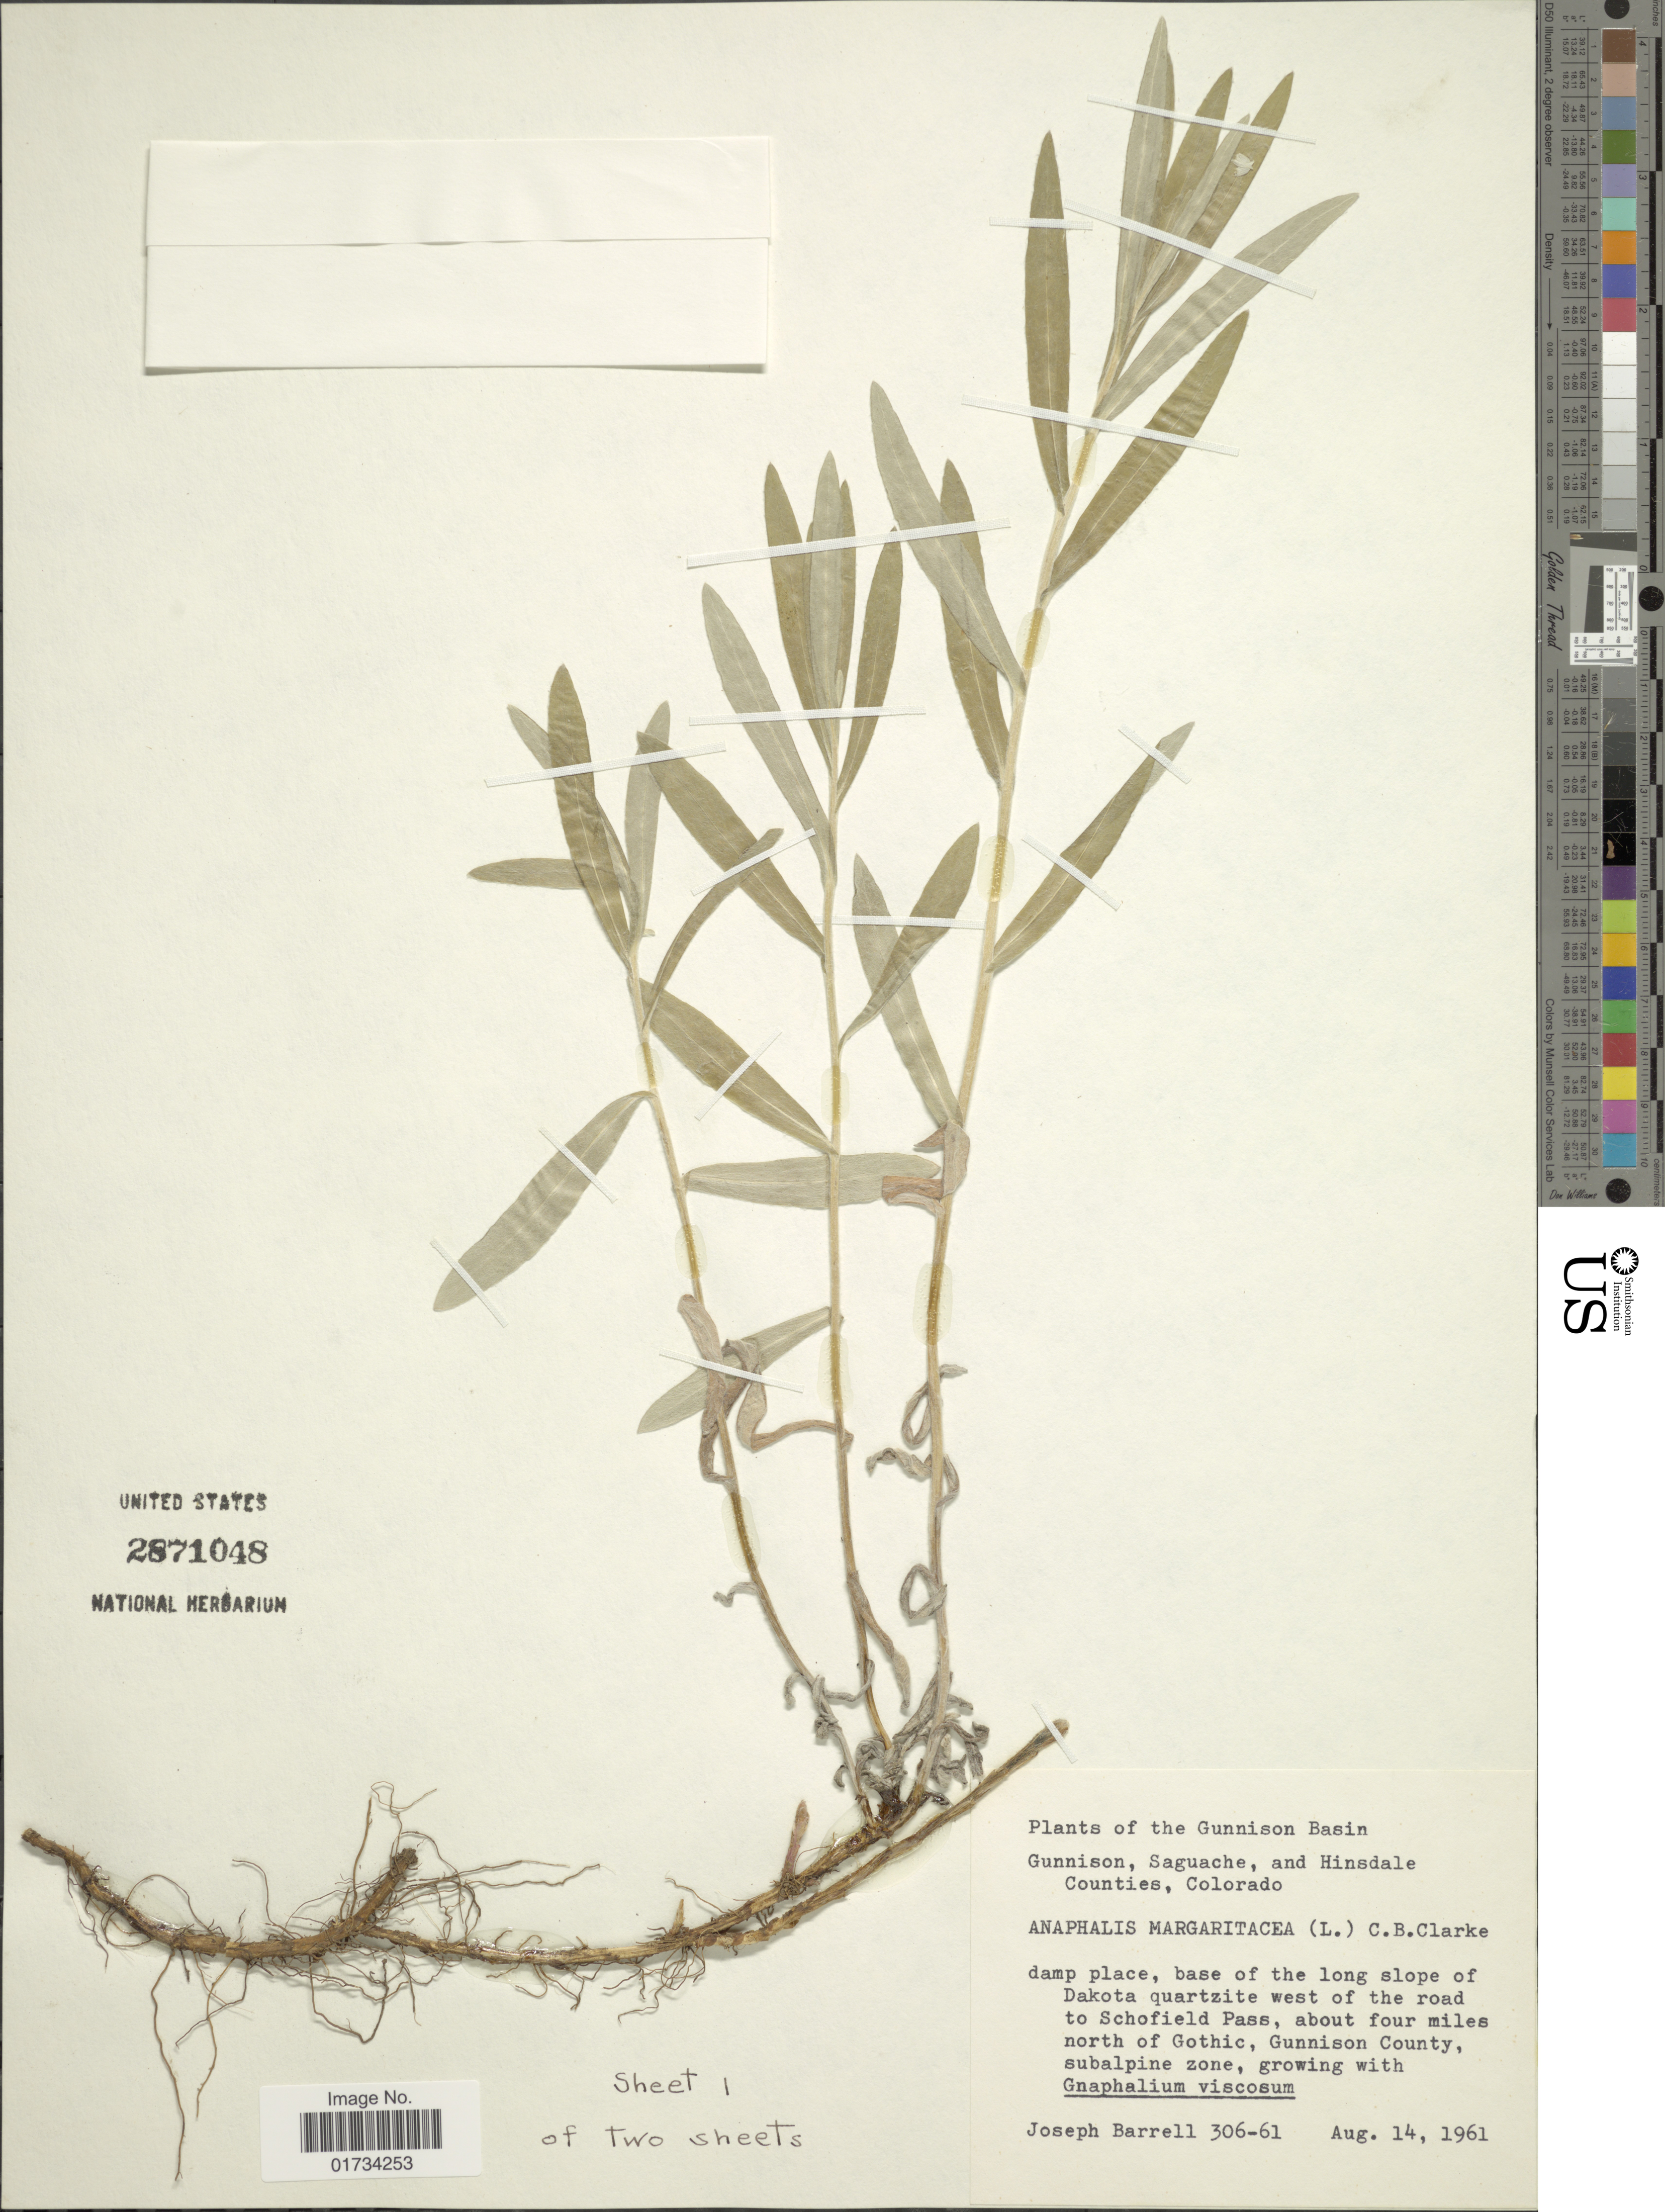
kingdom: Plantae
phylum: Tracheophyta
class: Magnoliopsida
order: Asterales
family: Asteraceae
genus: Anaphalis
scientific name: Anaphalis margaritacea var. occidentalis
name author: Greene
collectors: J. Barrell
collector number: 306-61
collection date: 1961-08-14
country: United States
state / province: Colorado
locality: Gunnison Basin, base of the long slope of Dakota quartzite west of the road to Schofield Pass, about four miles north of Gothic, Gunnison County, subalpine zone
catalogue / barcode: US 2871048